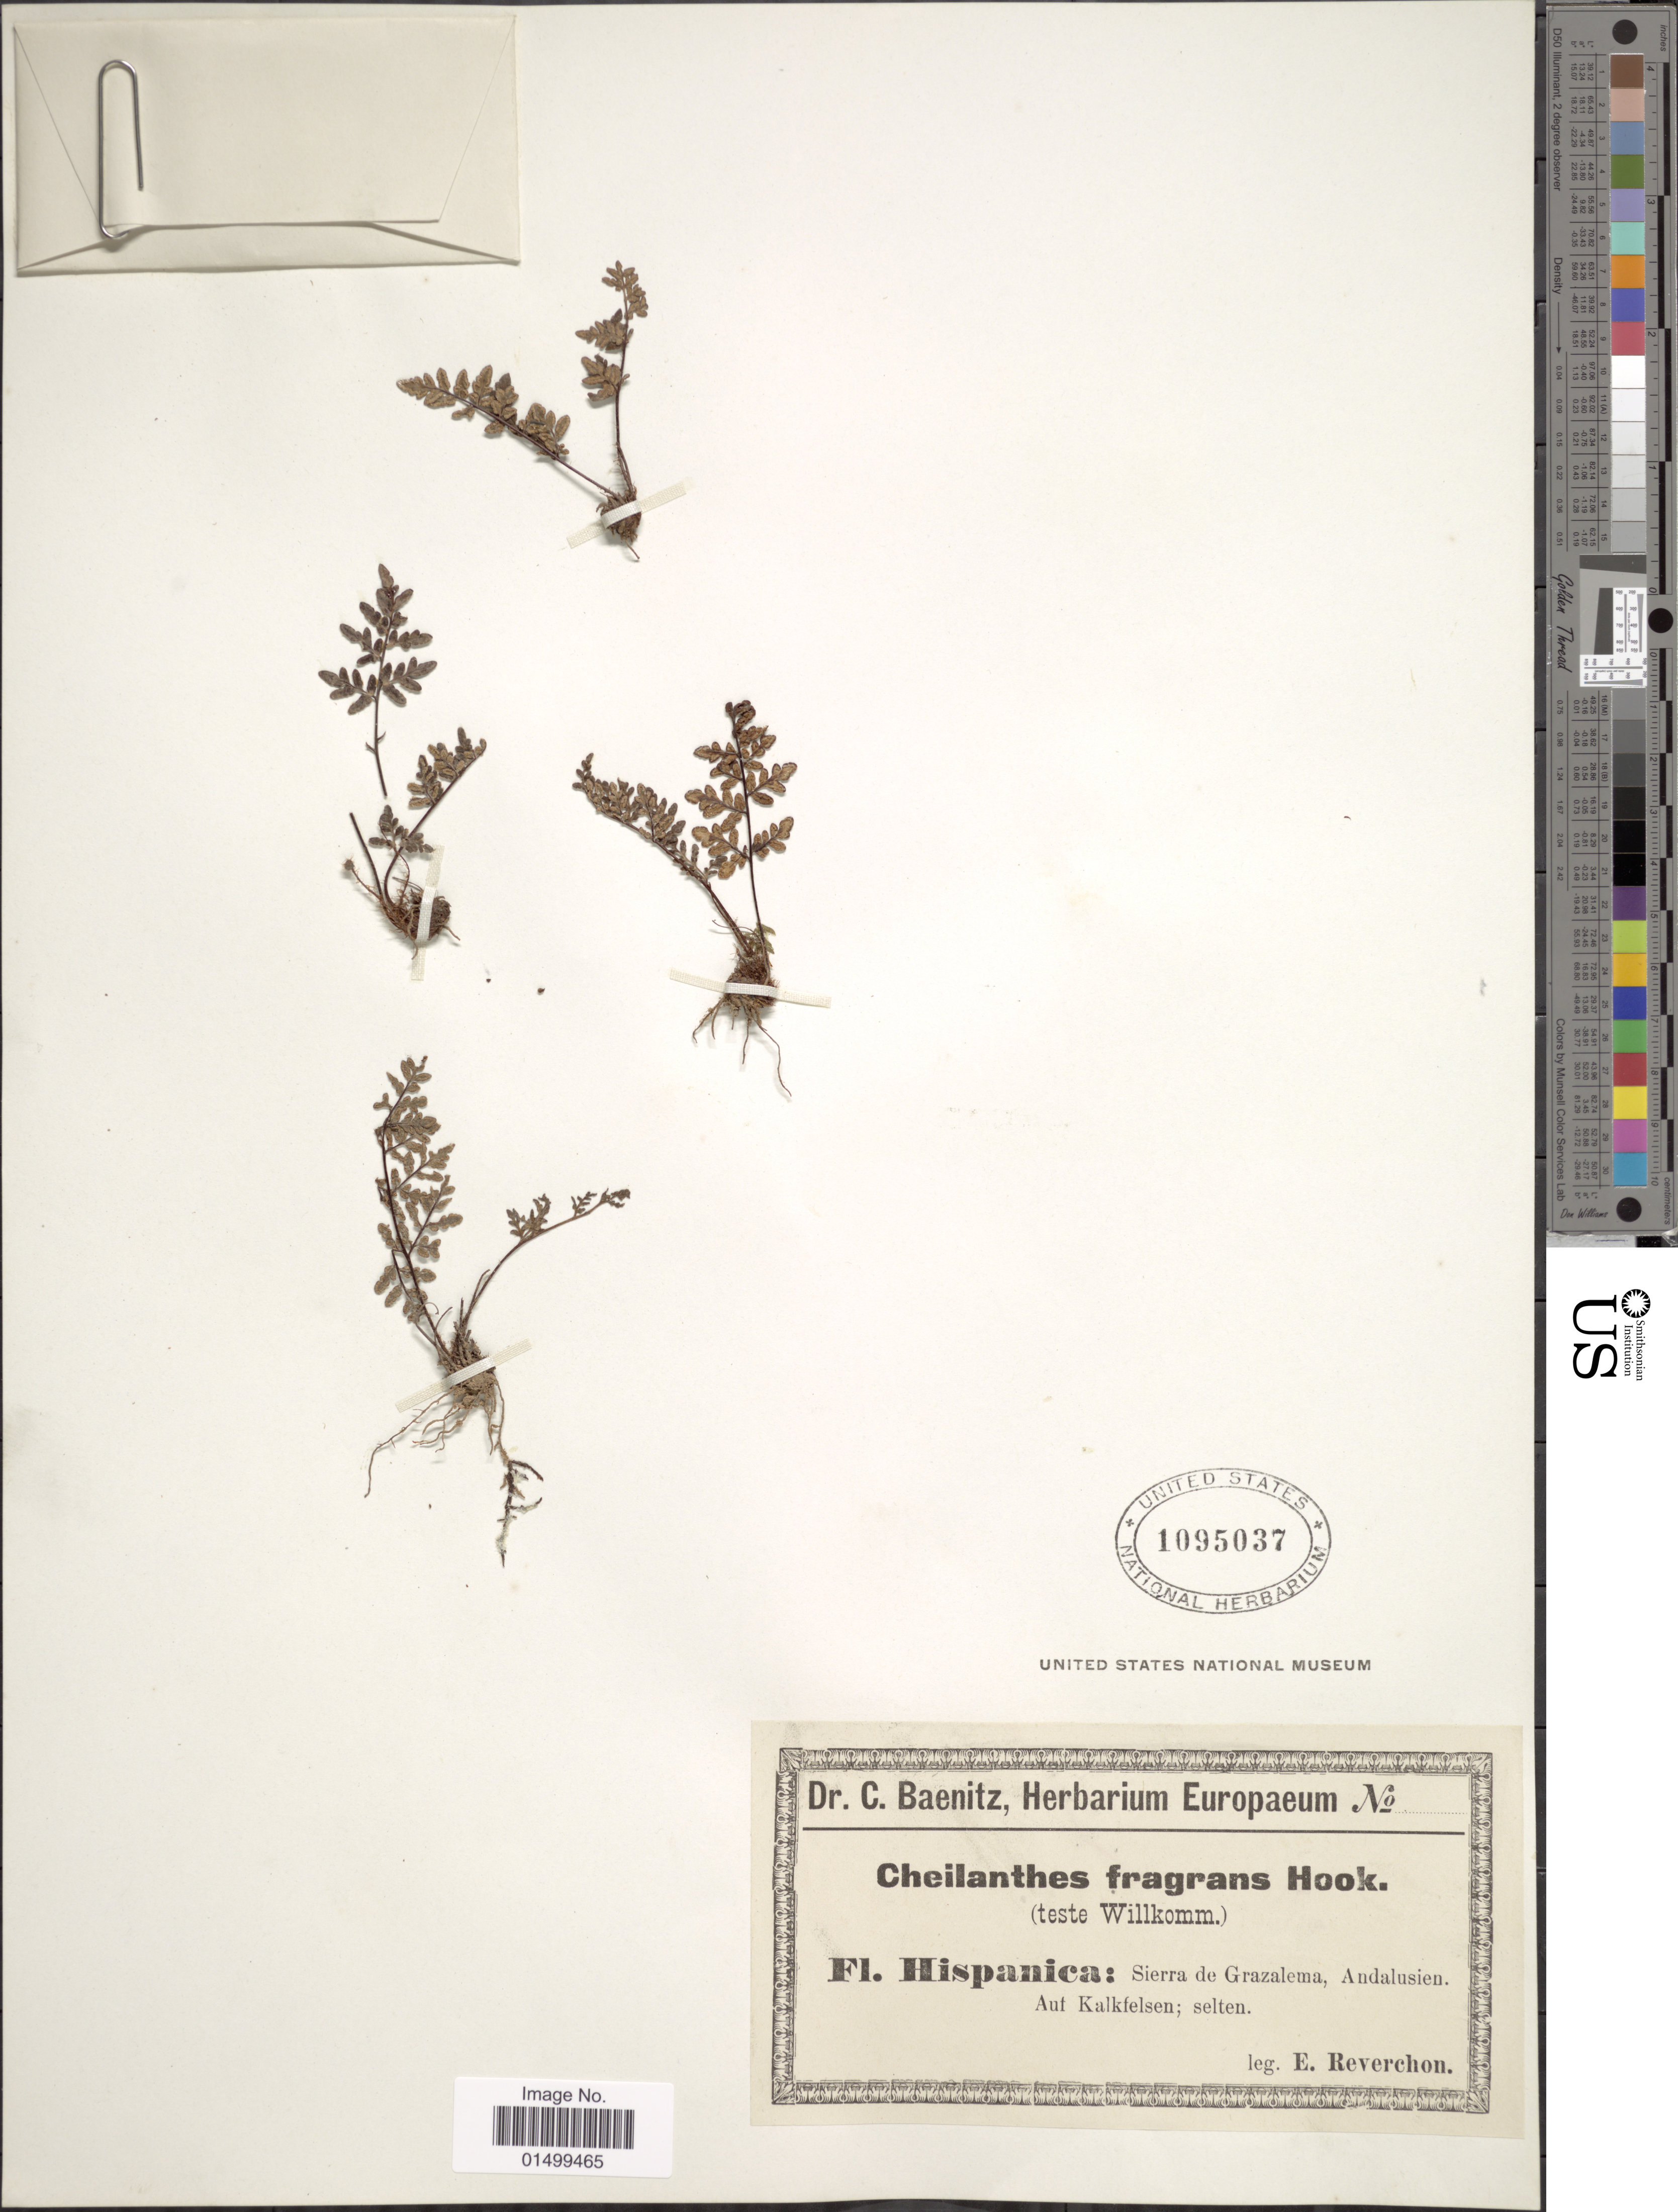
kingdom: Plantae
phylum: Tracheophyta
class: Polypodiopsida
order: Polypodiales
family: Pteridaceae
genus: Cheilanthes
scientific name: Cheilanthes pteridioides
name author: (Reichard) C. Chr.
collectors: E. Reverchon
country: Spain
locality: Fl. Hispanica: Sierra de Grazalema, Andulusien. Aut Kalkfelsen; selten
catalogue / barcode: US 1095037